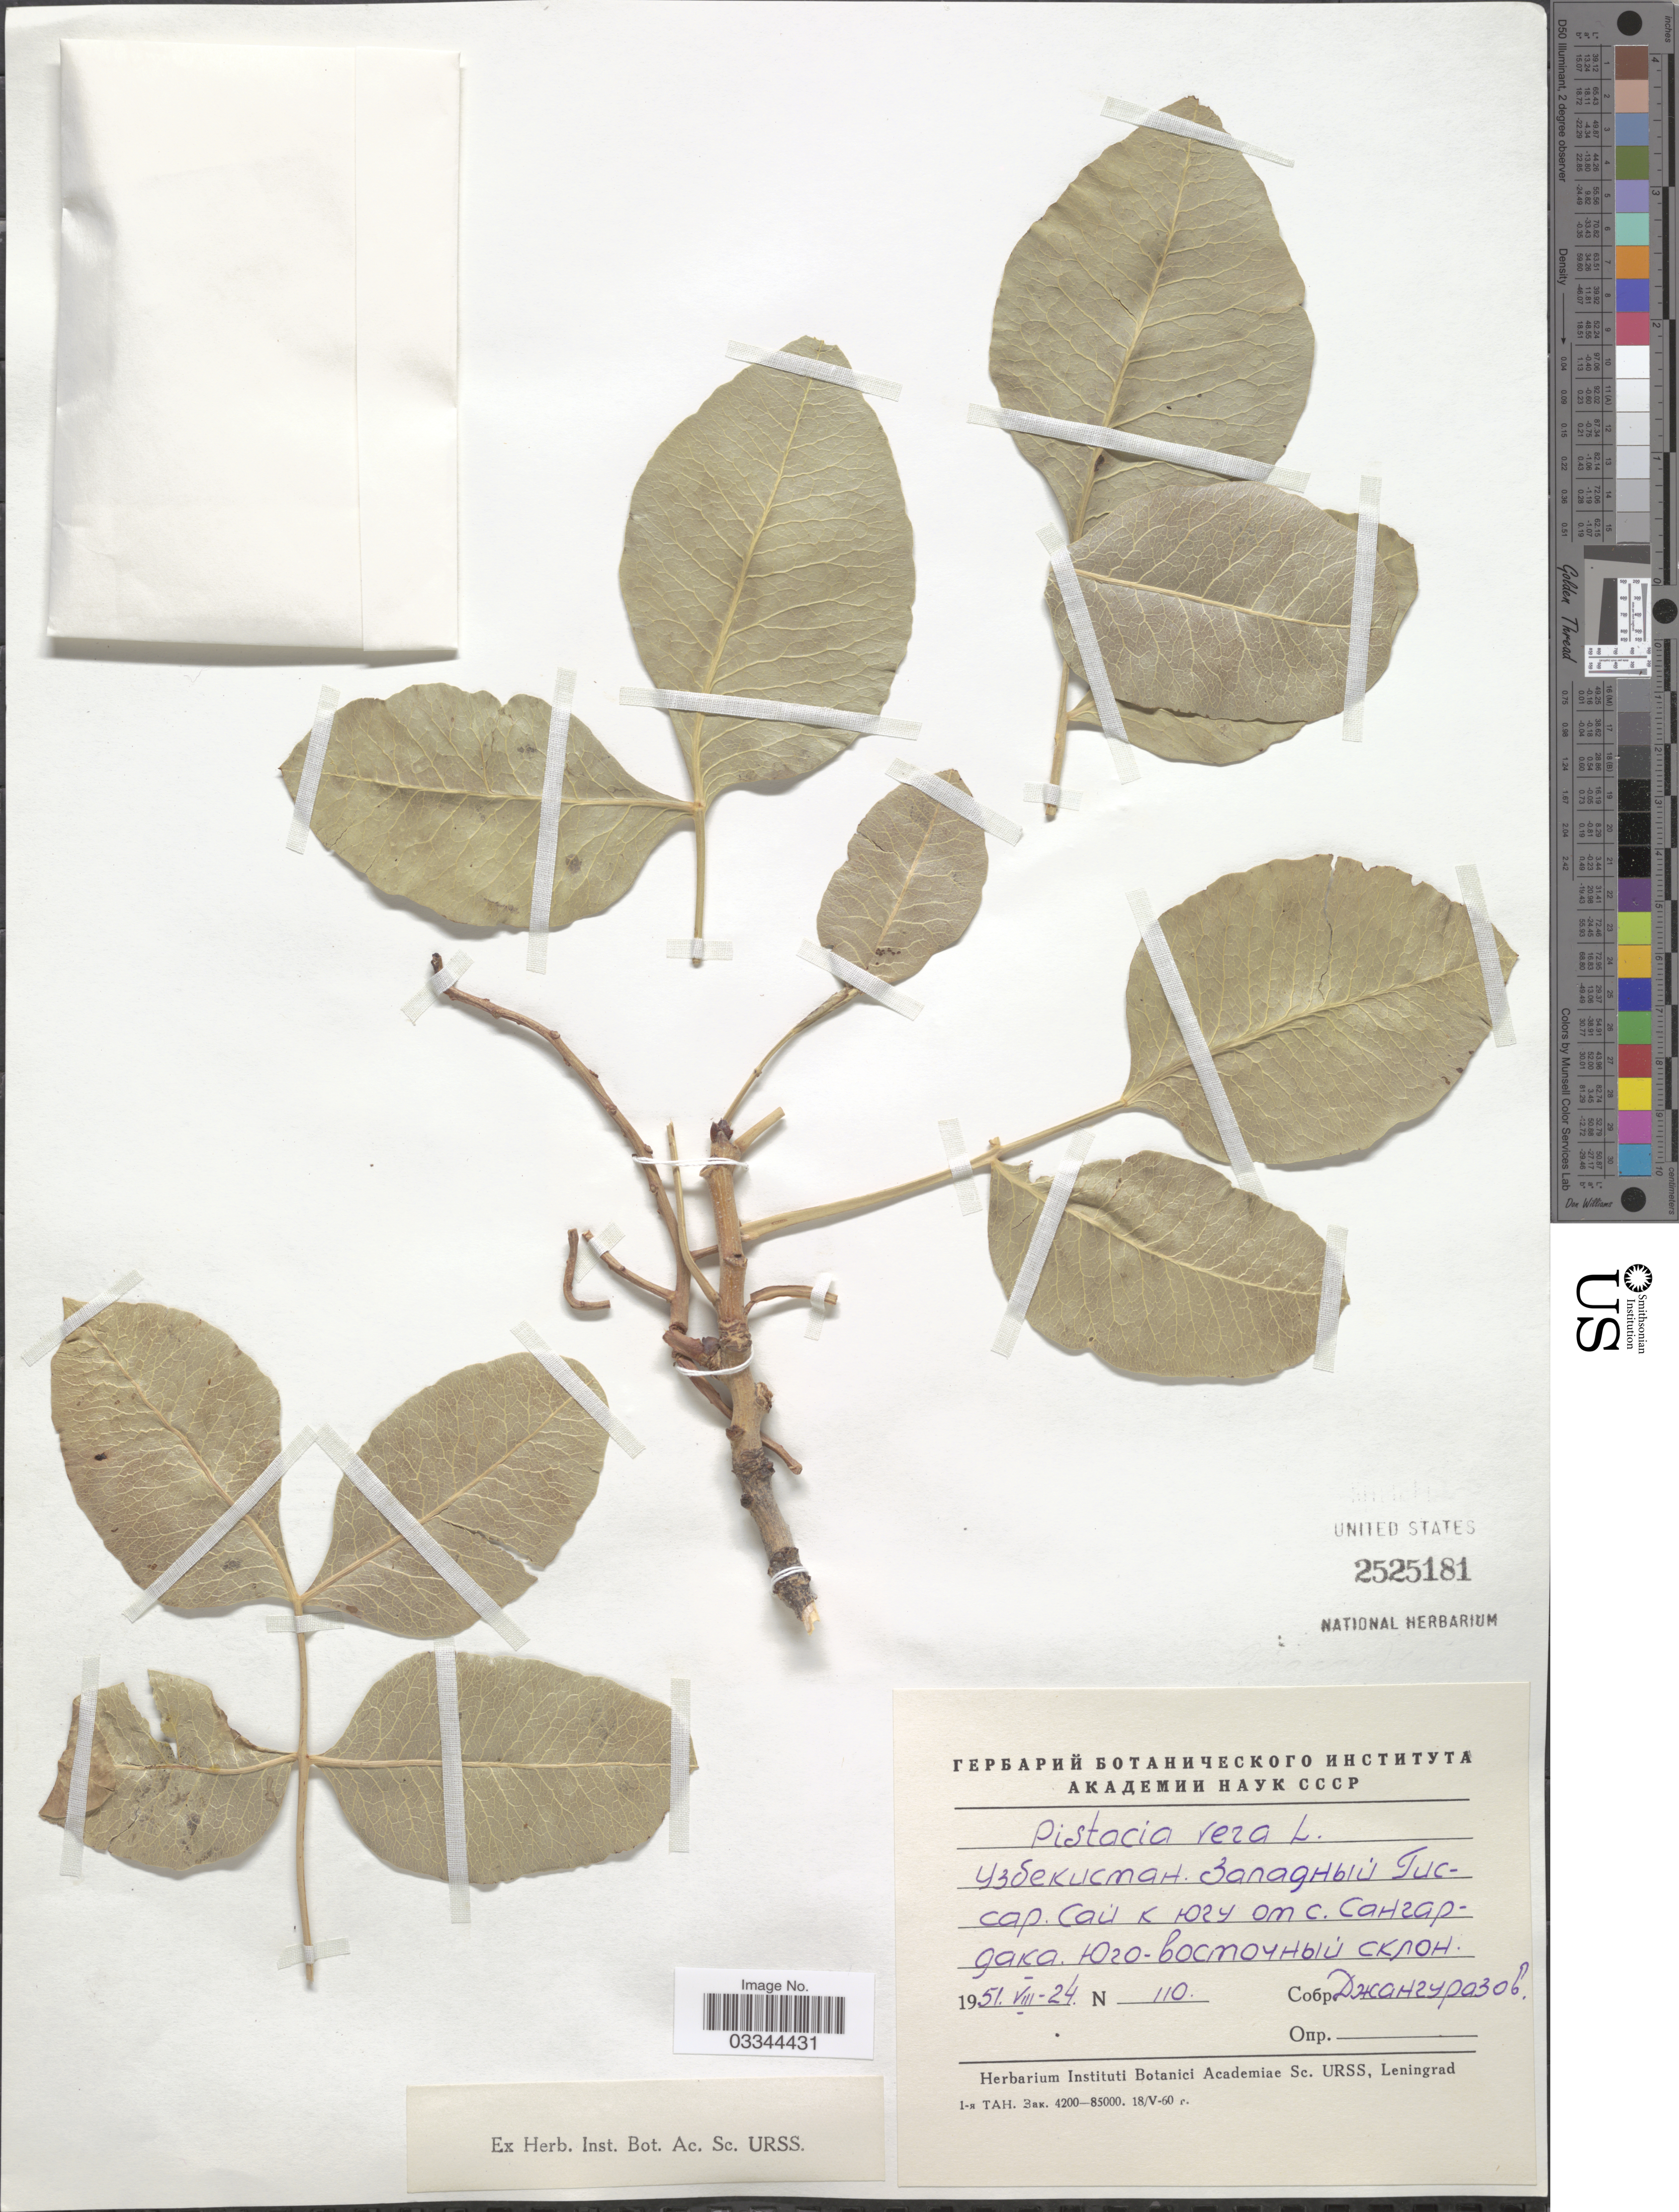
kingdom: Plantae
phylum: Tracheophyta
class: Magnoliopsida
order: Sapindales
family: Anacardiaceae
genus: Pistacia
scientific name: Pistacia vera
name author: L.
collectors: Dzhangurazov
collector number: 110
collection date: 1951-08-24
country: Uzbekistan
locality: Gissar Range, S of village Sangardak.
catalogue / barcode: US 2525181